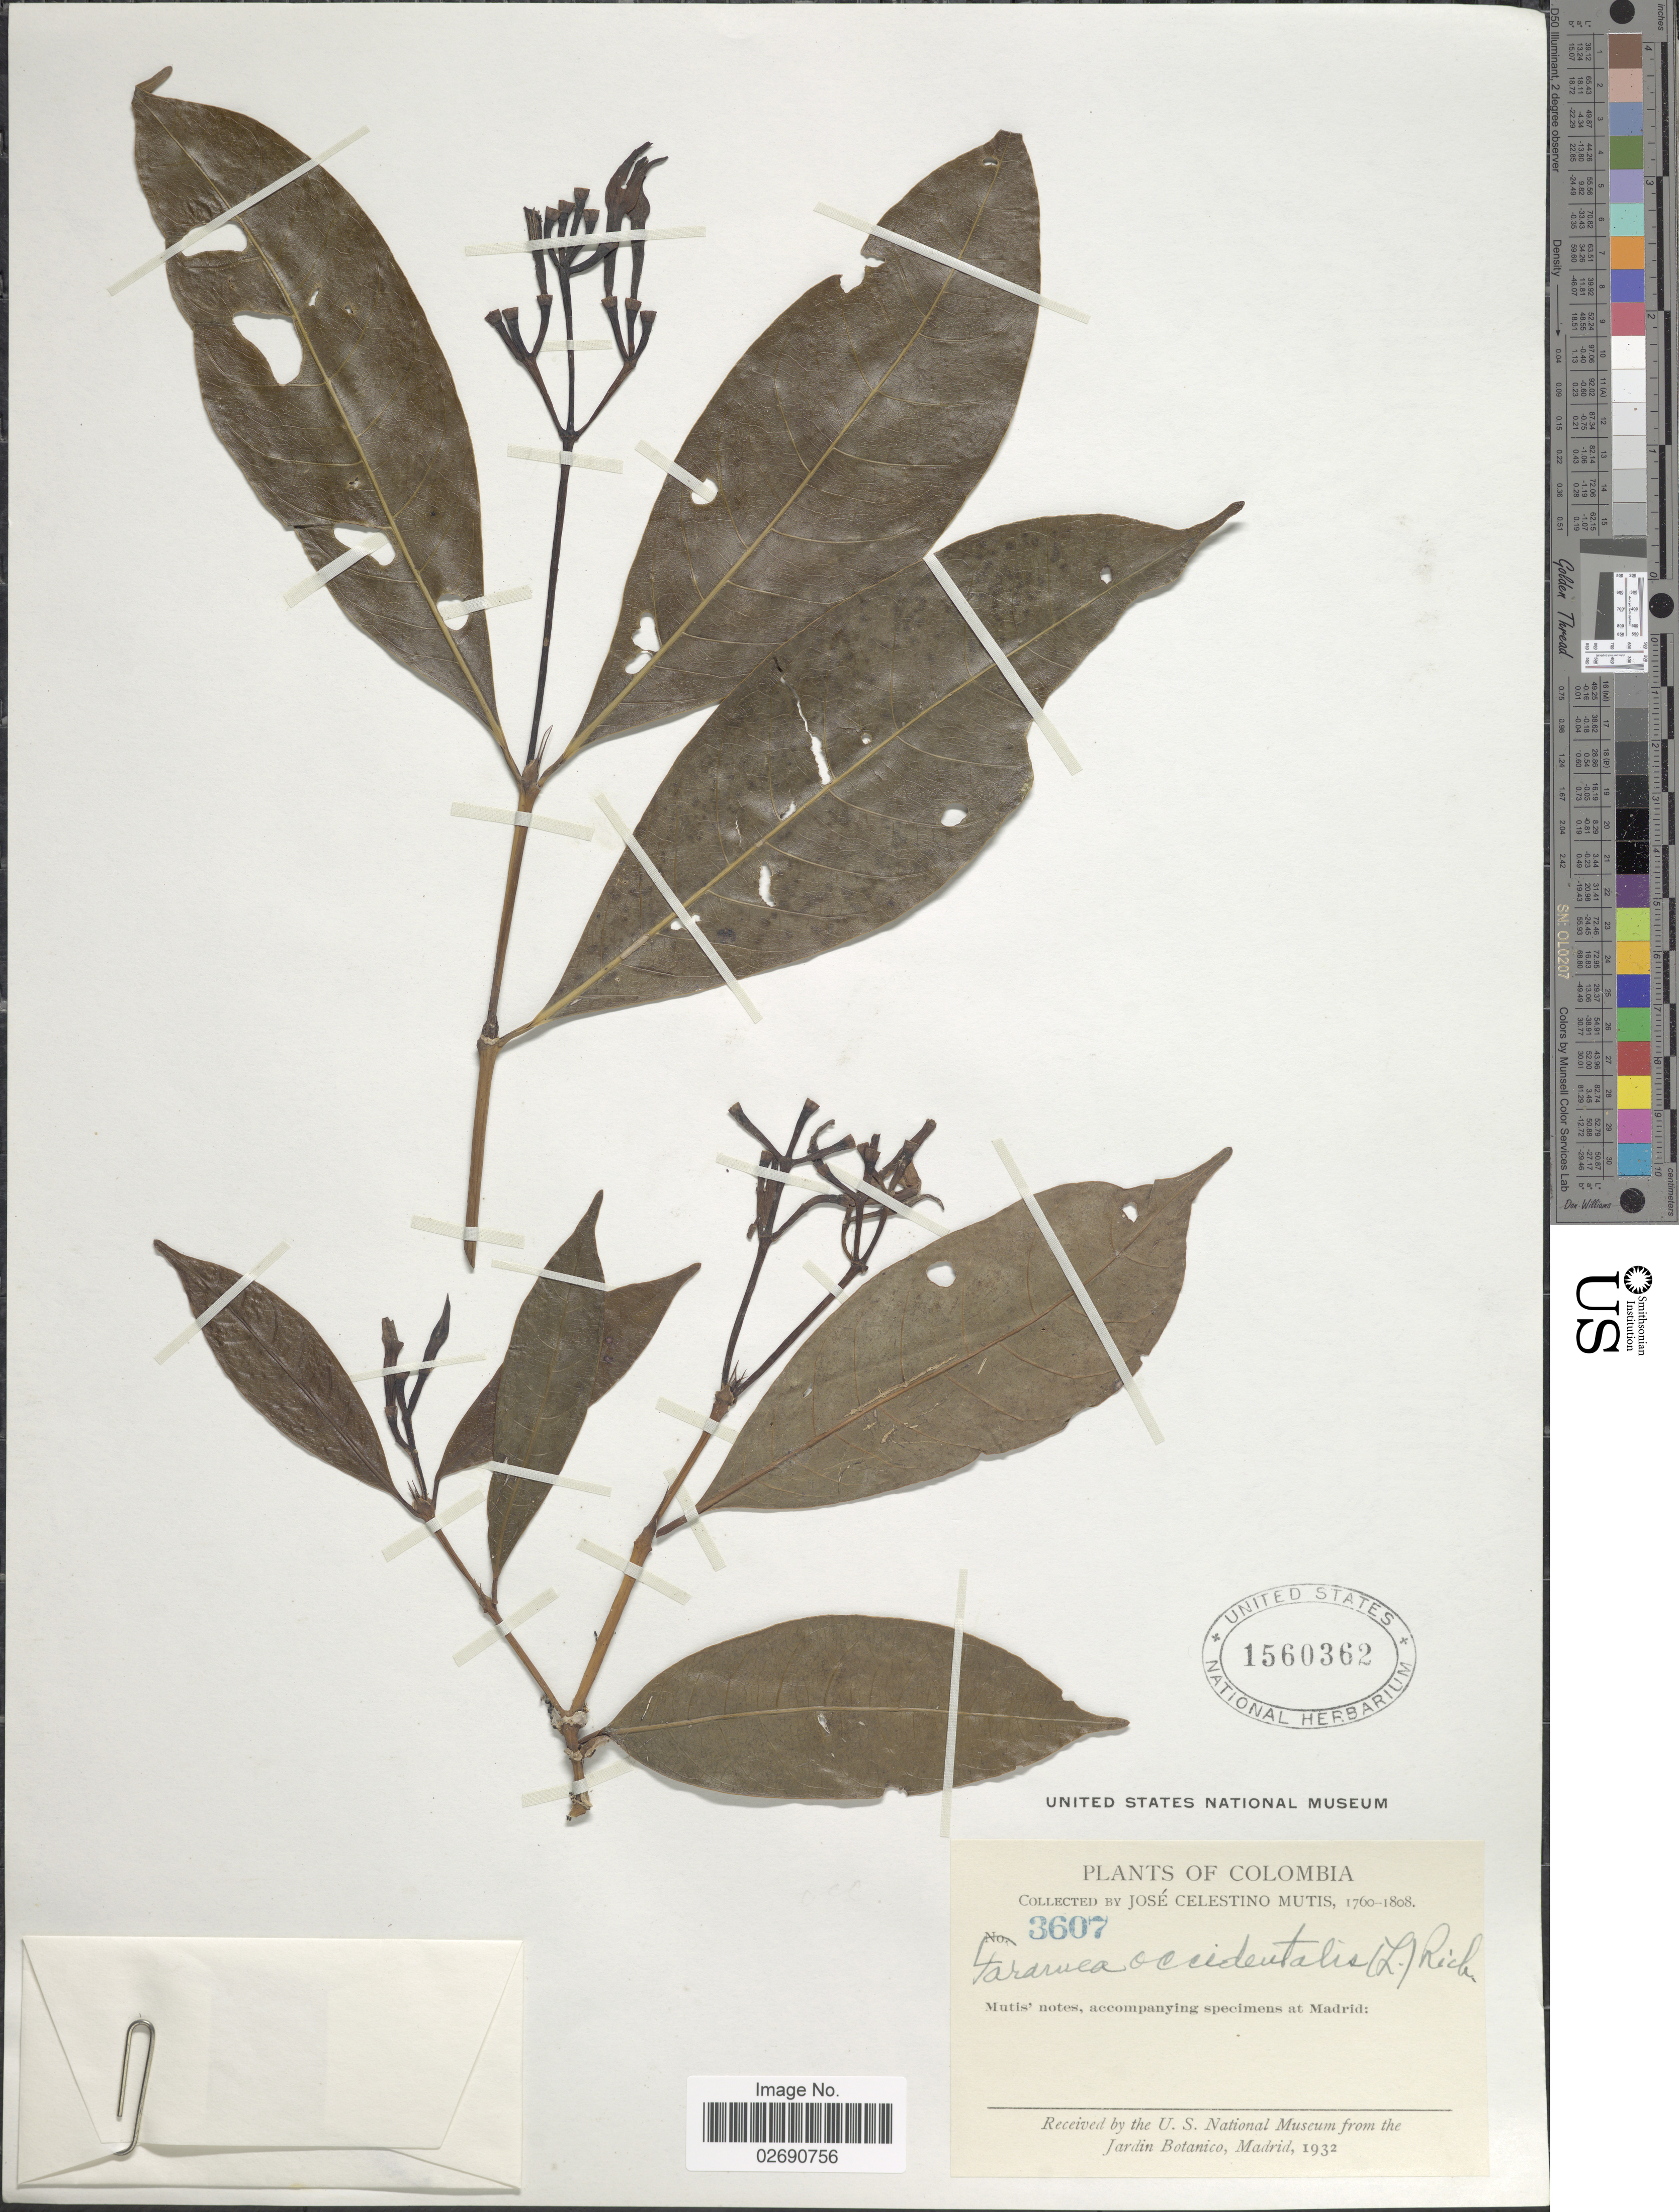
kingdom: Plantae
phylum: Tracheophyta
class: Magnoliopsida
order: Gentianales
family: Rubiaceae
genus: Faramea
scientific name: Faramea occidentalis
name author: (L.) A. Rich.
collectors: J. C. B. Mutis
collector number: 3607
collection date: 1760/1808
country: Colombia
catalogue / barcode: US 1560362